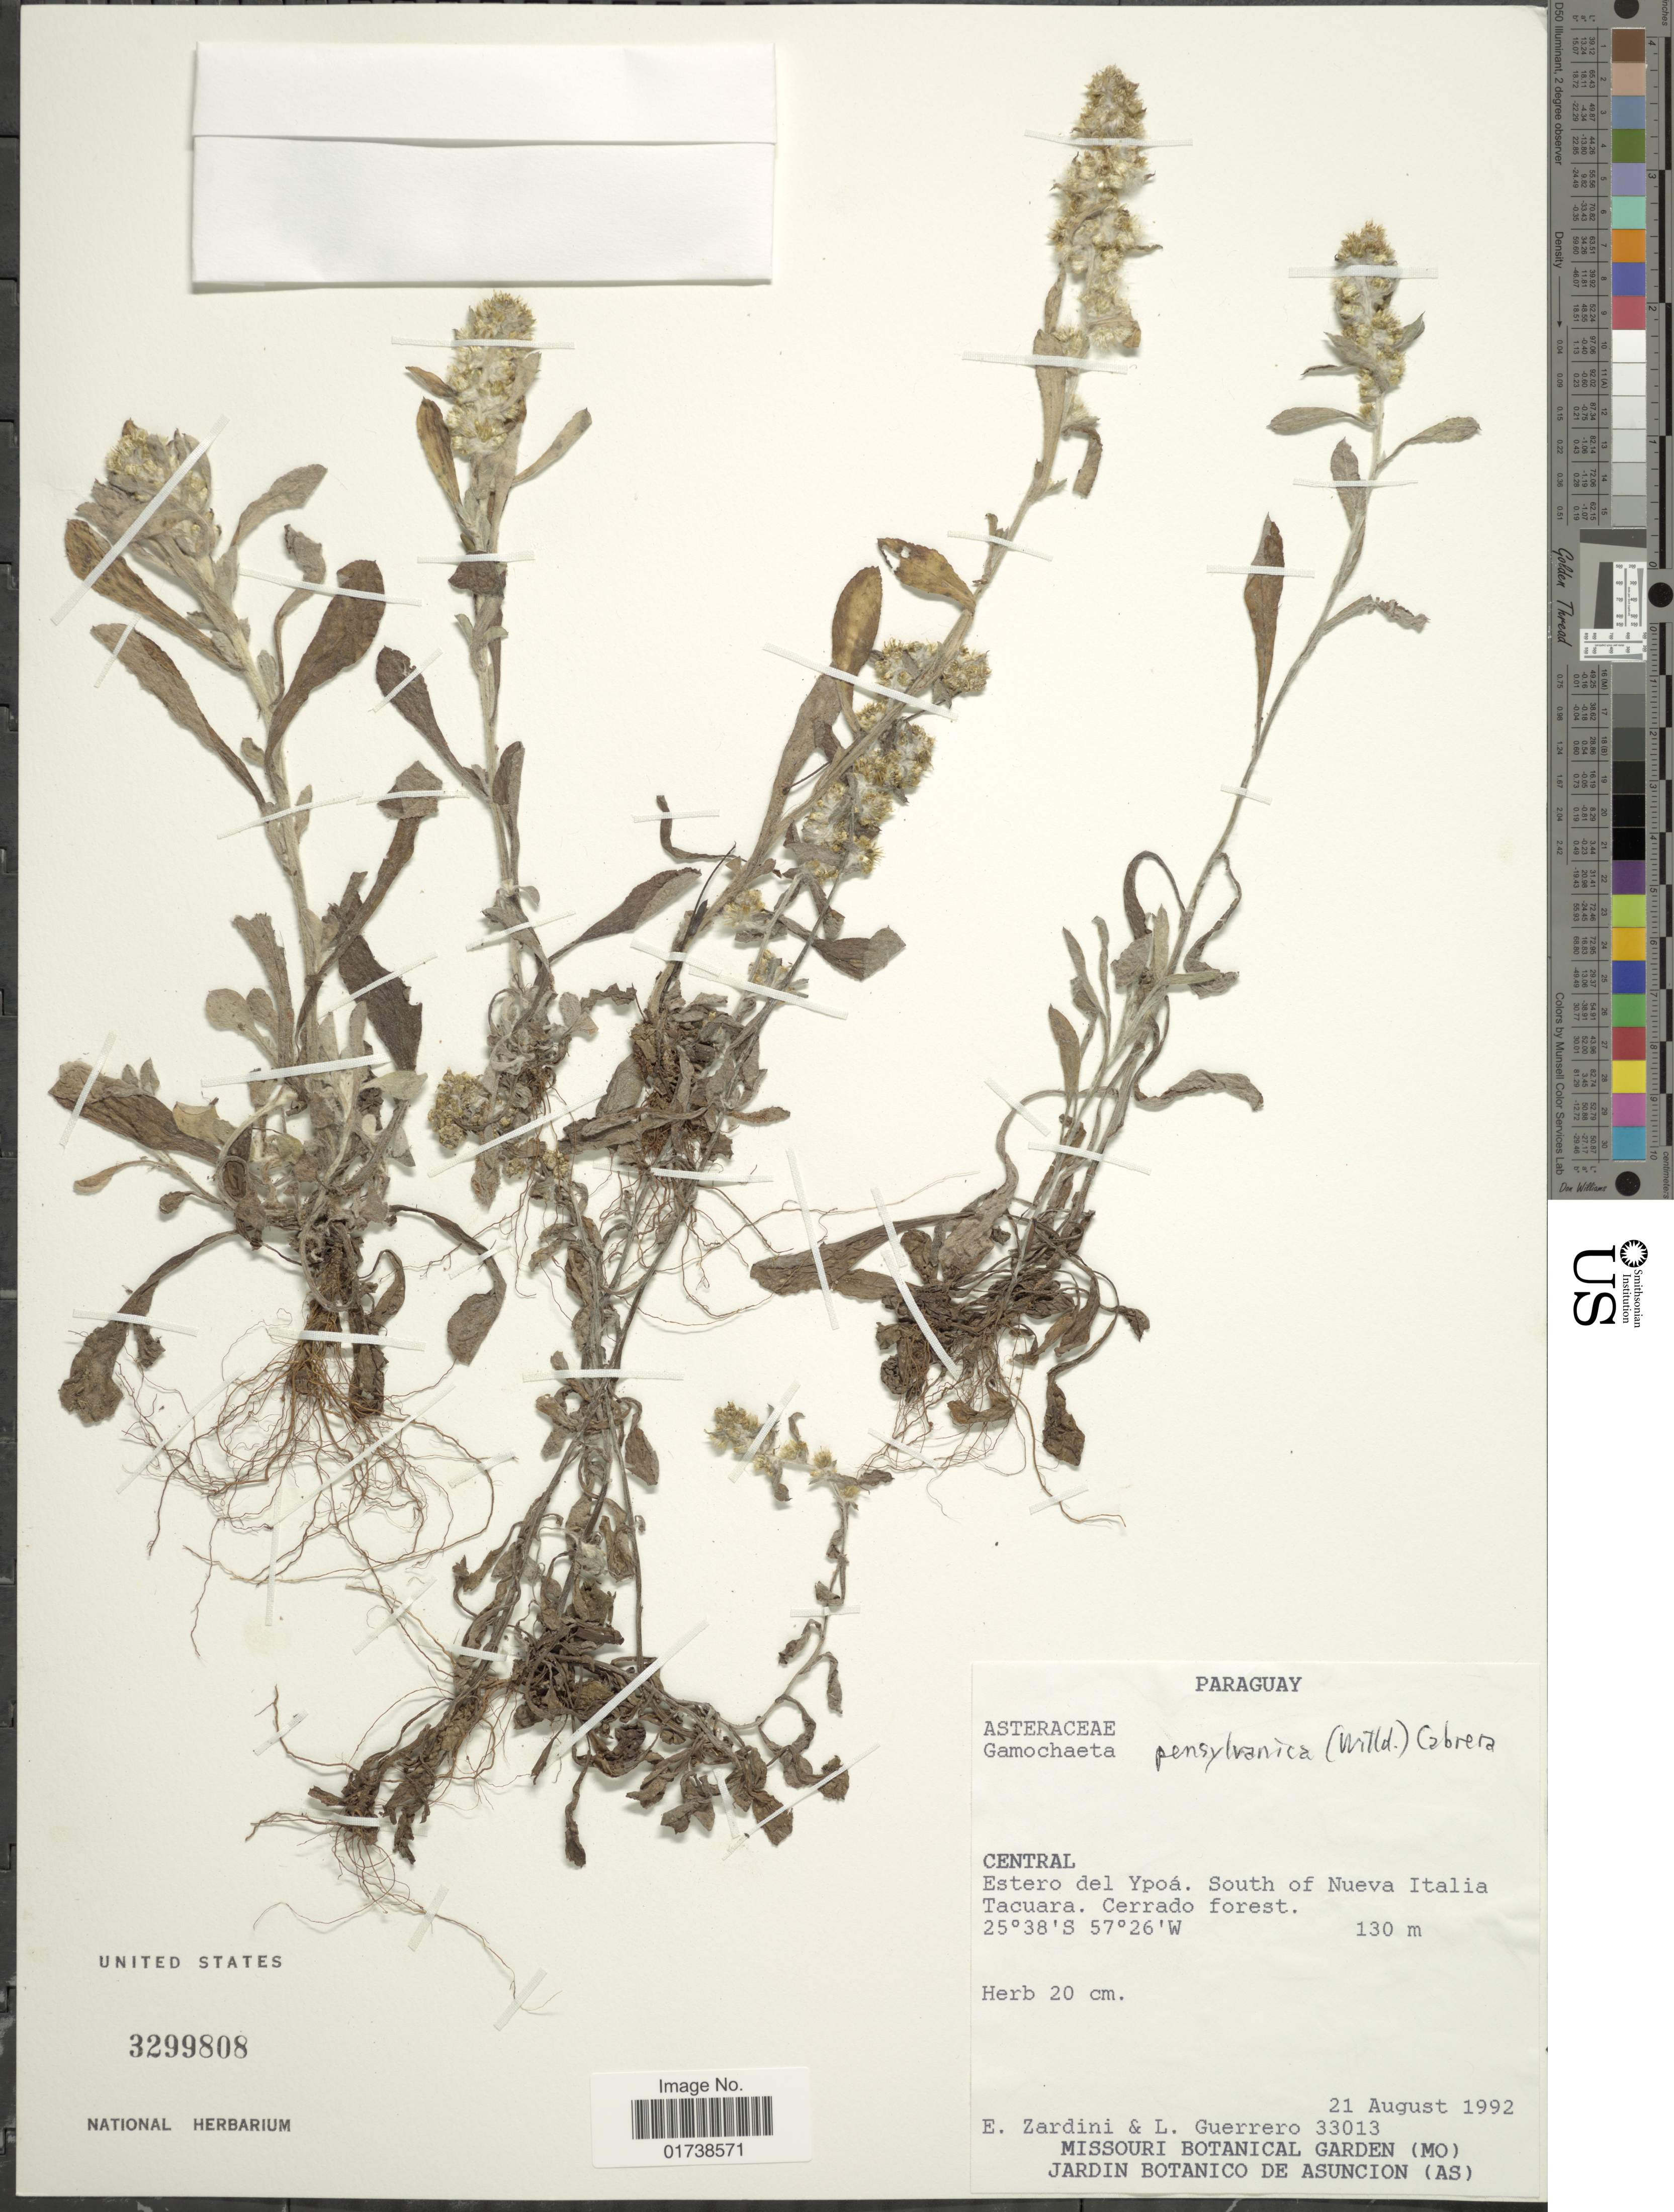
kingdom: Plantae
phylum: Tracheophyta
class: Magnoliopsida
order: Asterales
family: Asteraceae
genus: Gamochaeta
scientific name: Gamochaeta pensylvanica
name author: (Willd.) Cabrera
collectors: E. M. Zardini & L. Guerrero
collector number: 33013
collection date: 1992-08-21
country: Paraguay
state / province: Central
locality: Estero del Ypoa, South of Nueva Italia Tacuara, Cerrado forest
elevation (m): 130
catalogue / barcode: US 3299808